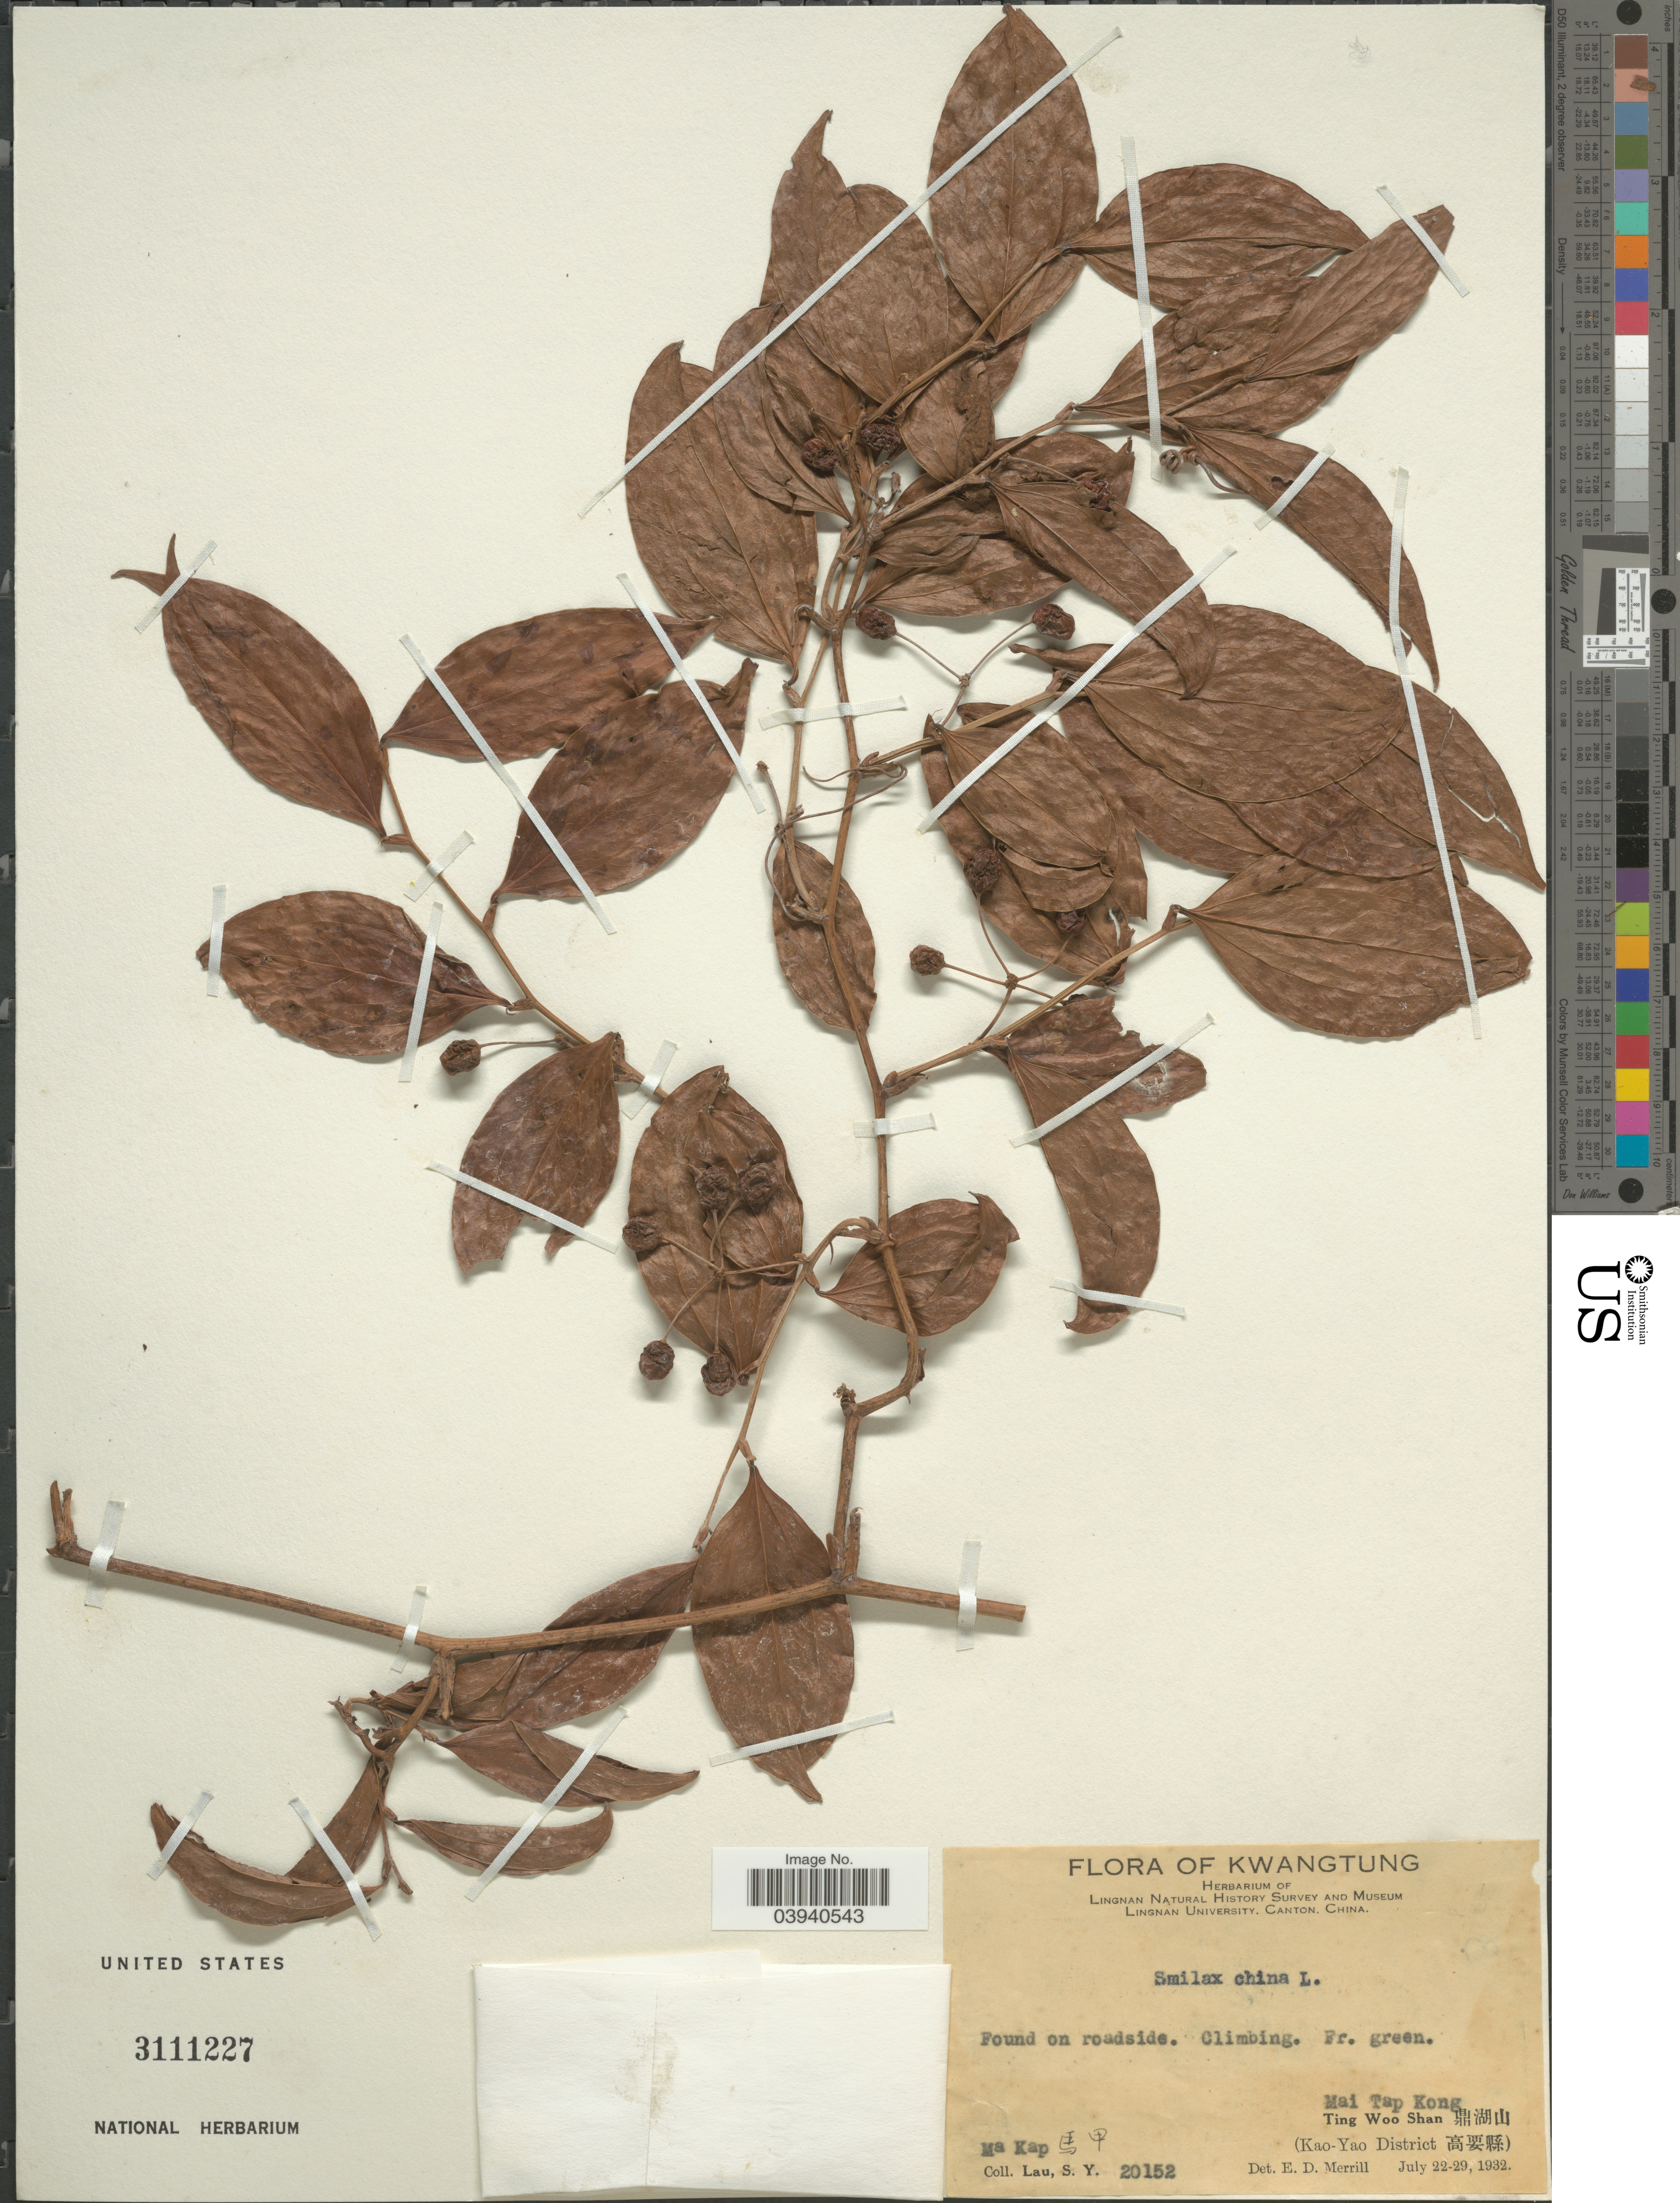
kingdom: Plantae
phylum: Tracheophyta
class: Liliopsida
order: Liliales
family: Smilacaceae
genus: Smilax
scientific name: Smilax china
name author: L.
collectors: S. Y. Lau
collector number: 20152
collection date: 1932-07-22/1932-07-29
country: China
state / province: Guangdong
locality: Kwatung.Mai Tap Kong. Ting Woo Shan (Kao-Yao District). Ma Kap .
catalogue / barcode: US 3111227